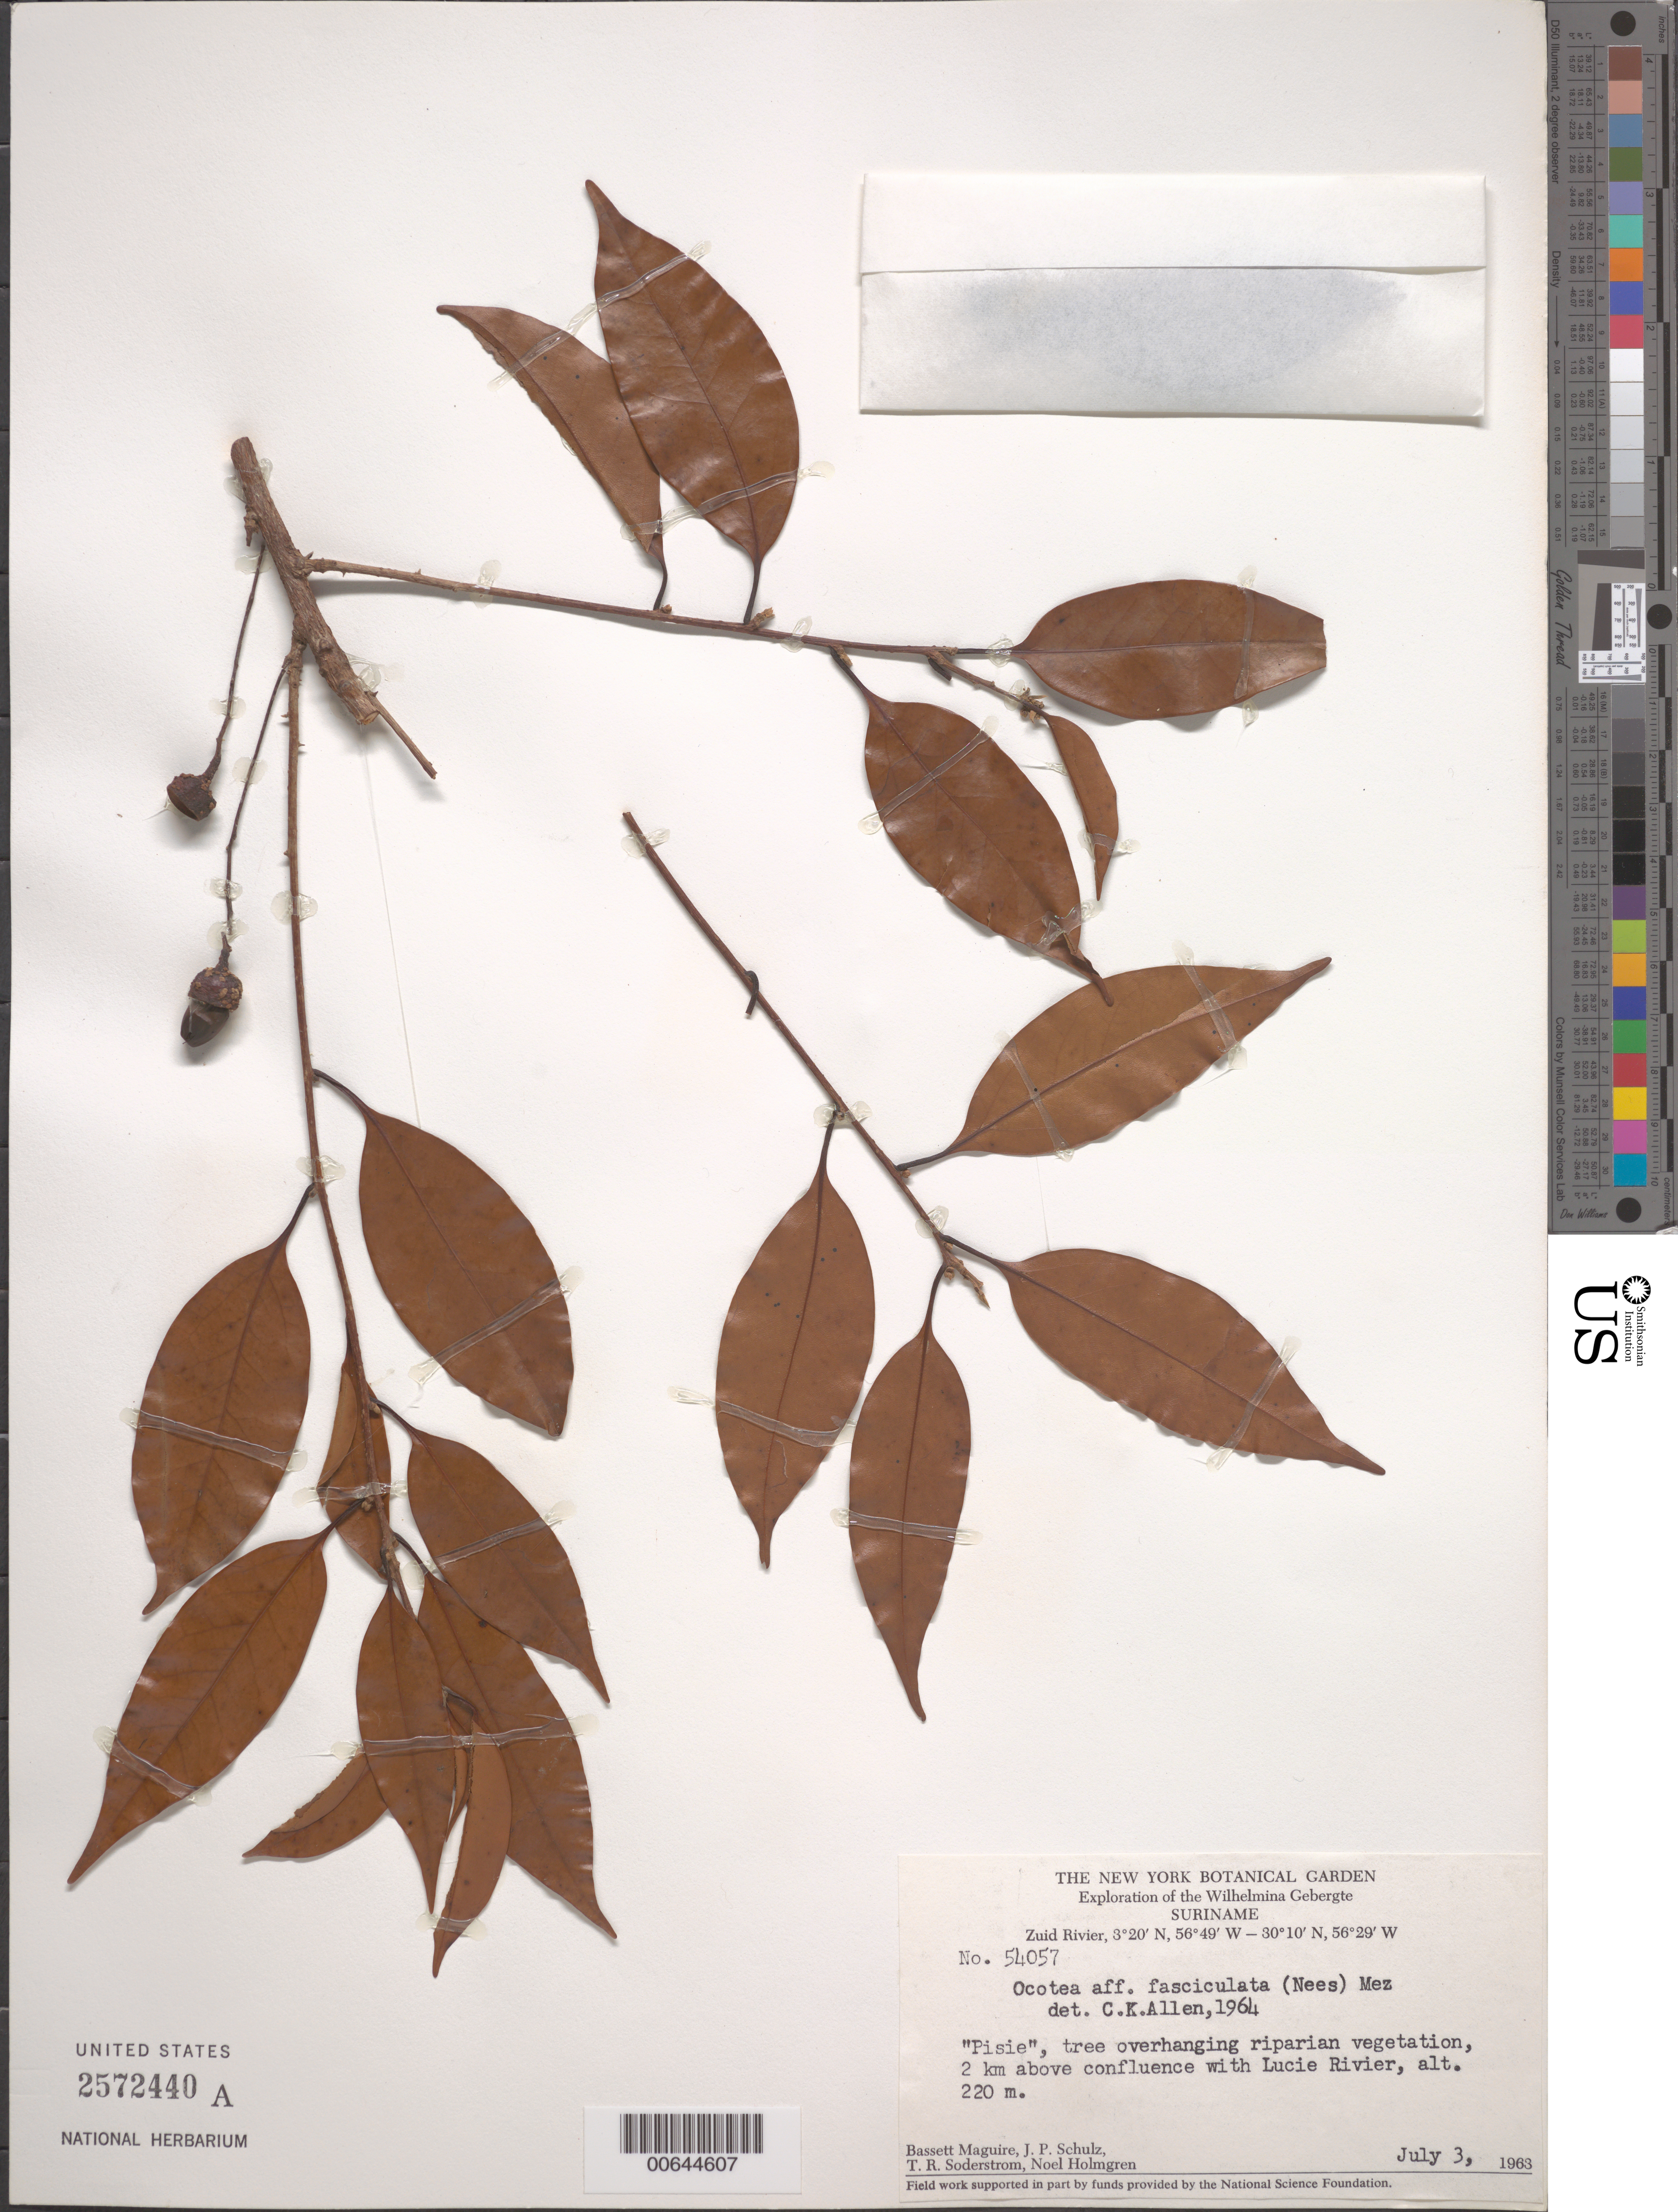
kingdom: Plantae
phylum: Tracheophyta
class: Magnoliopsida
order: Laurales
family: Lauraceae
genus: Ocotea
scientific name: Ocotea fasciculata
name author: (Nees) Mez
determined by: Swallen, J. R.; Soderstrom, T. R.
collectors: B. Maguire, J. P. Schulz, T. R. Soderstrom & N. H. Holmgren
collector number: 54057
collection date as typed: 3-Jul-63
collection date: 1963-07-03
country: Suriname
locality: Zuid River, 2 km above confluence with Lucie R., Wilhelmina Gebergte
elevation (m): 220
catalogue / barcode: US 2572440A